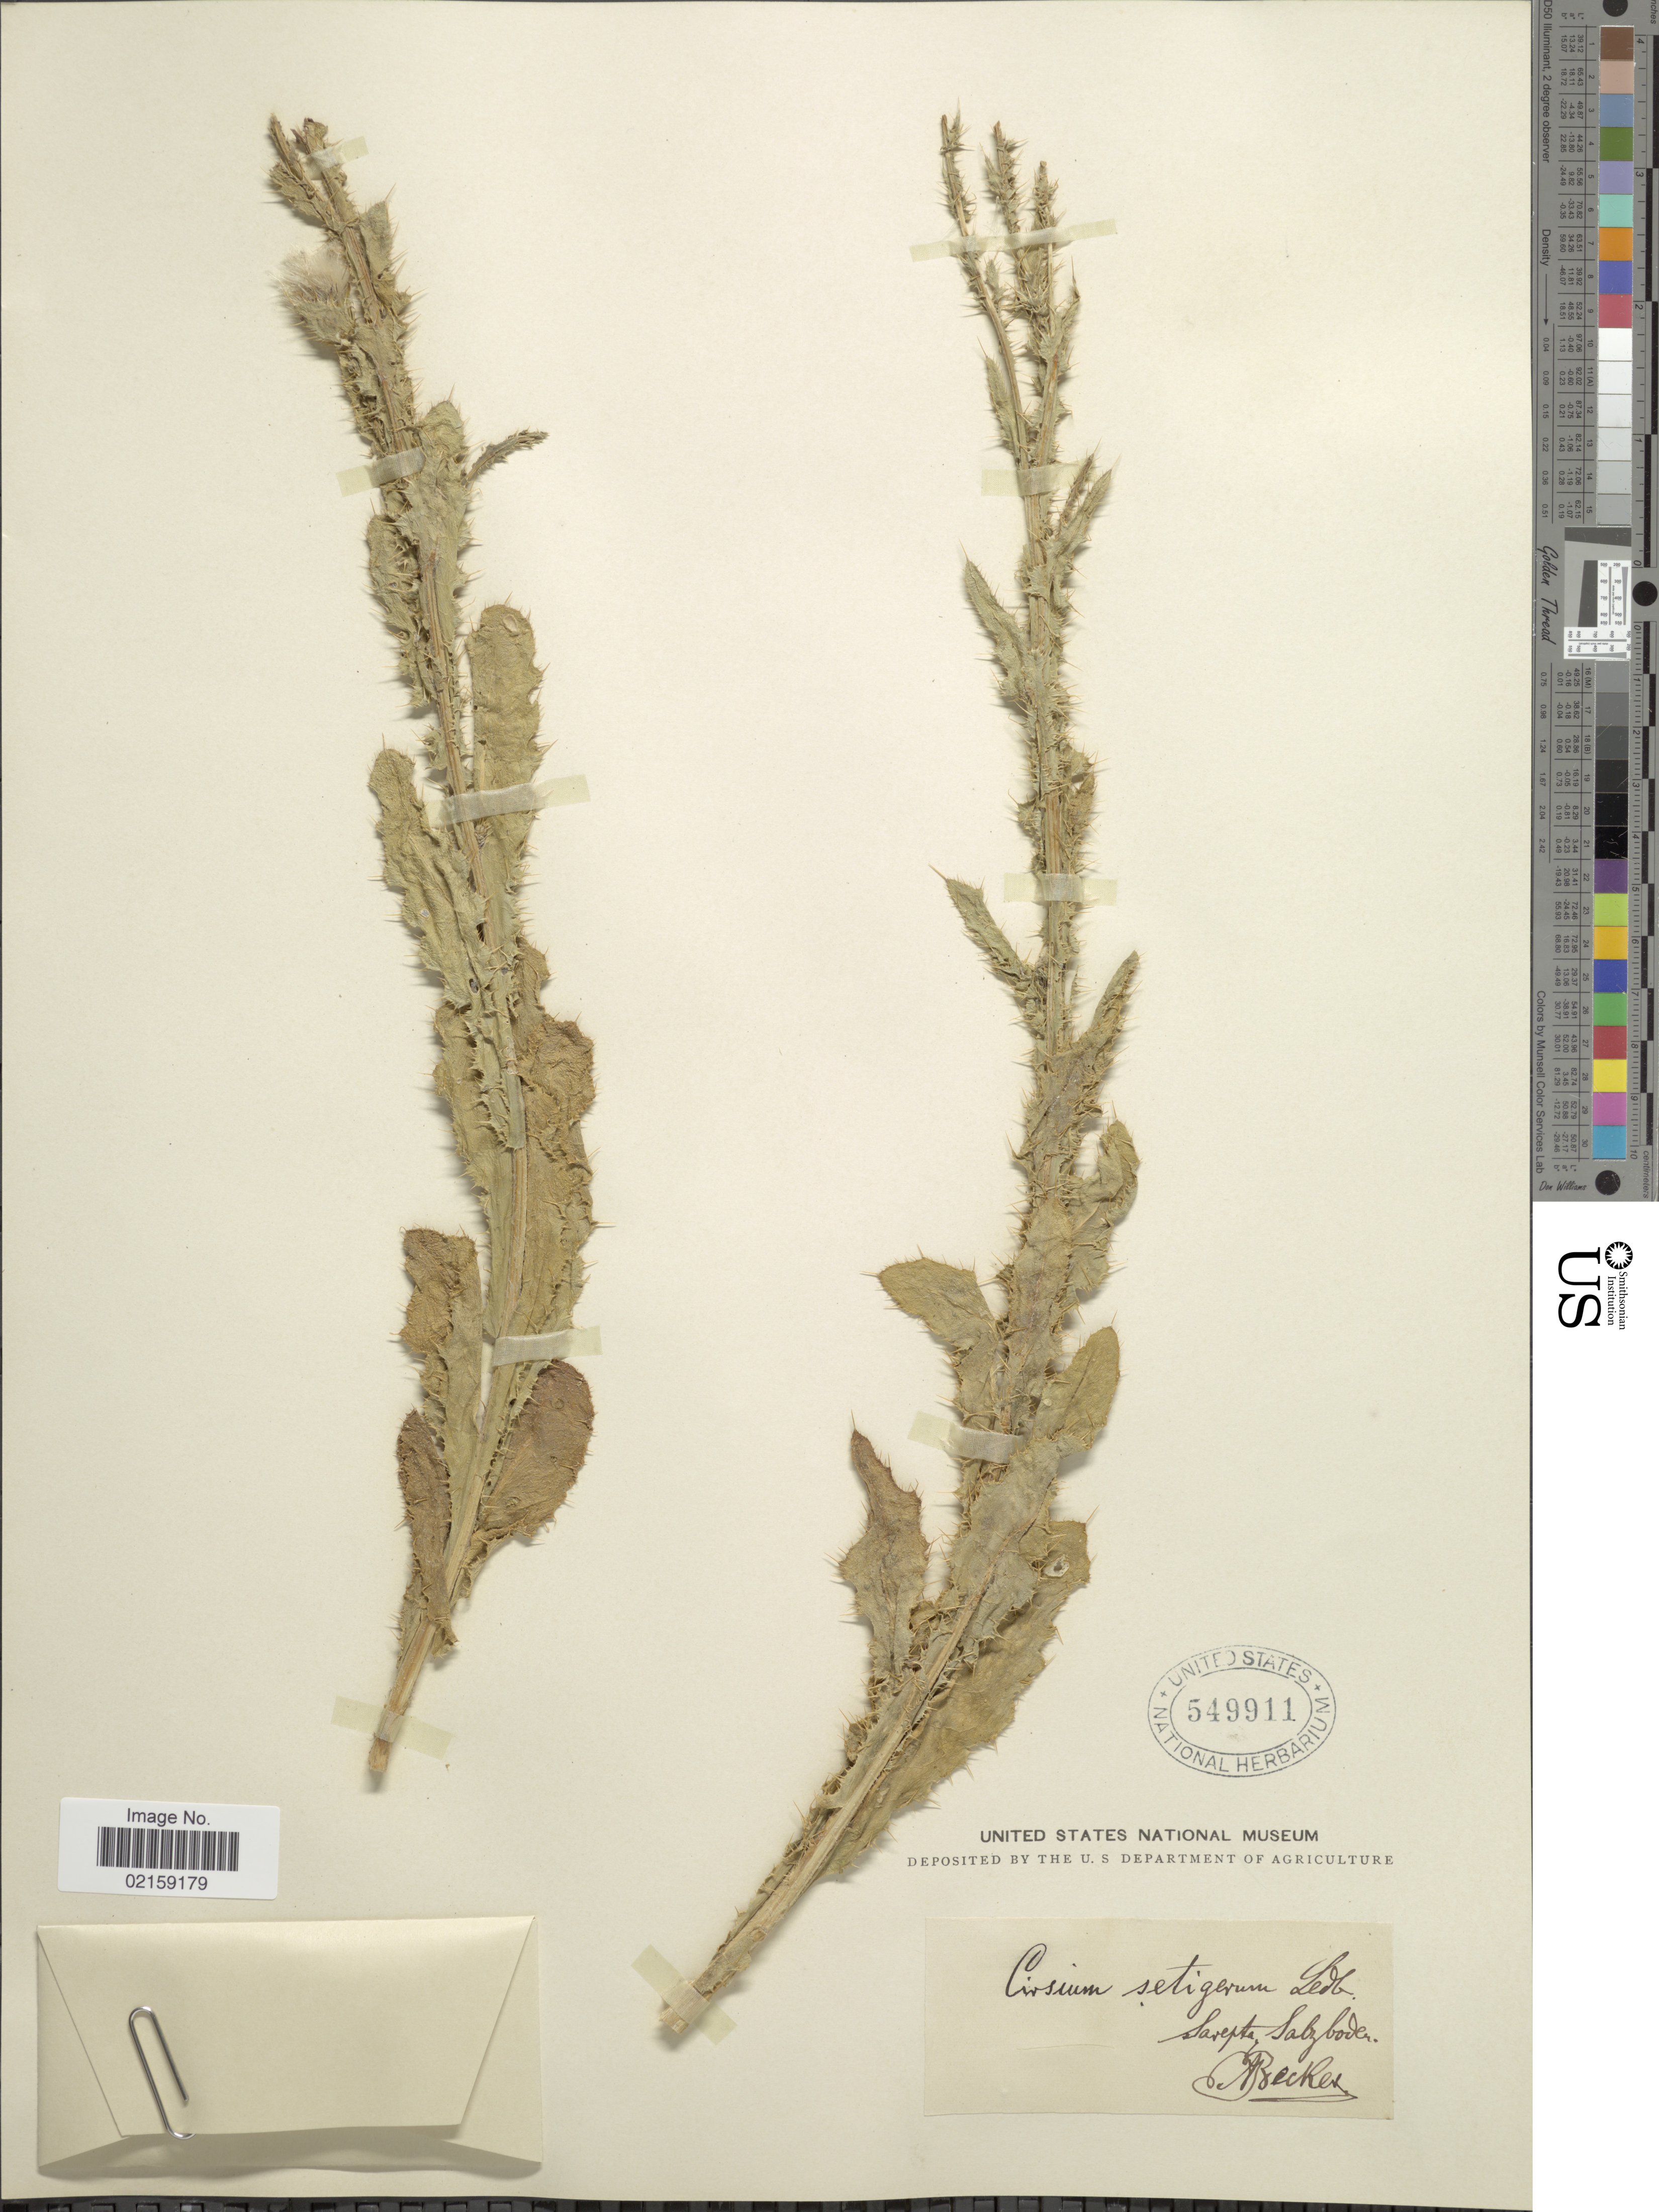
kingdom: Plantae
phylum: Tracheophyta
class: Magnoliopsida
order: Asterales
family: Asteraceae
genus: Cirsium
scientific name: Cirsium alatum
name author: (S.G. Gmel.) Bobrov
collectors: A. Becker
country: Russian Federation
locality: Sarepta, Salzboden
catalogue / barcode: US 549911